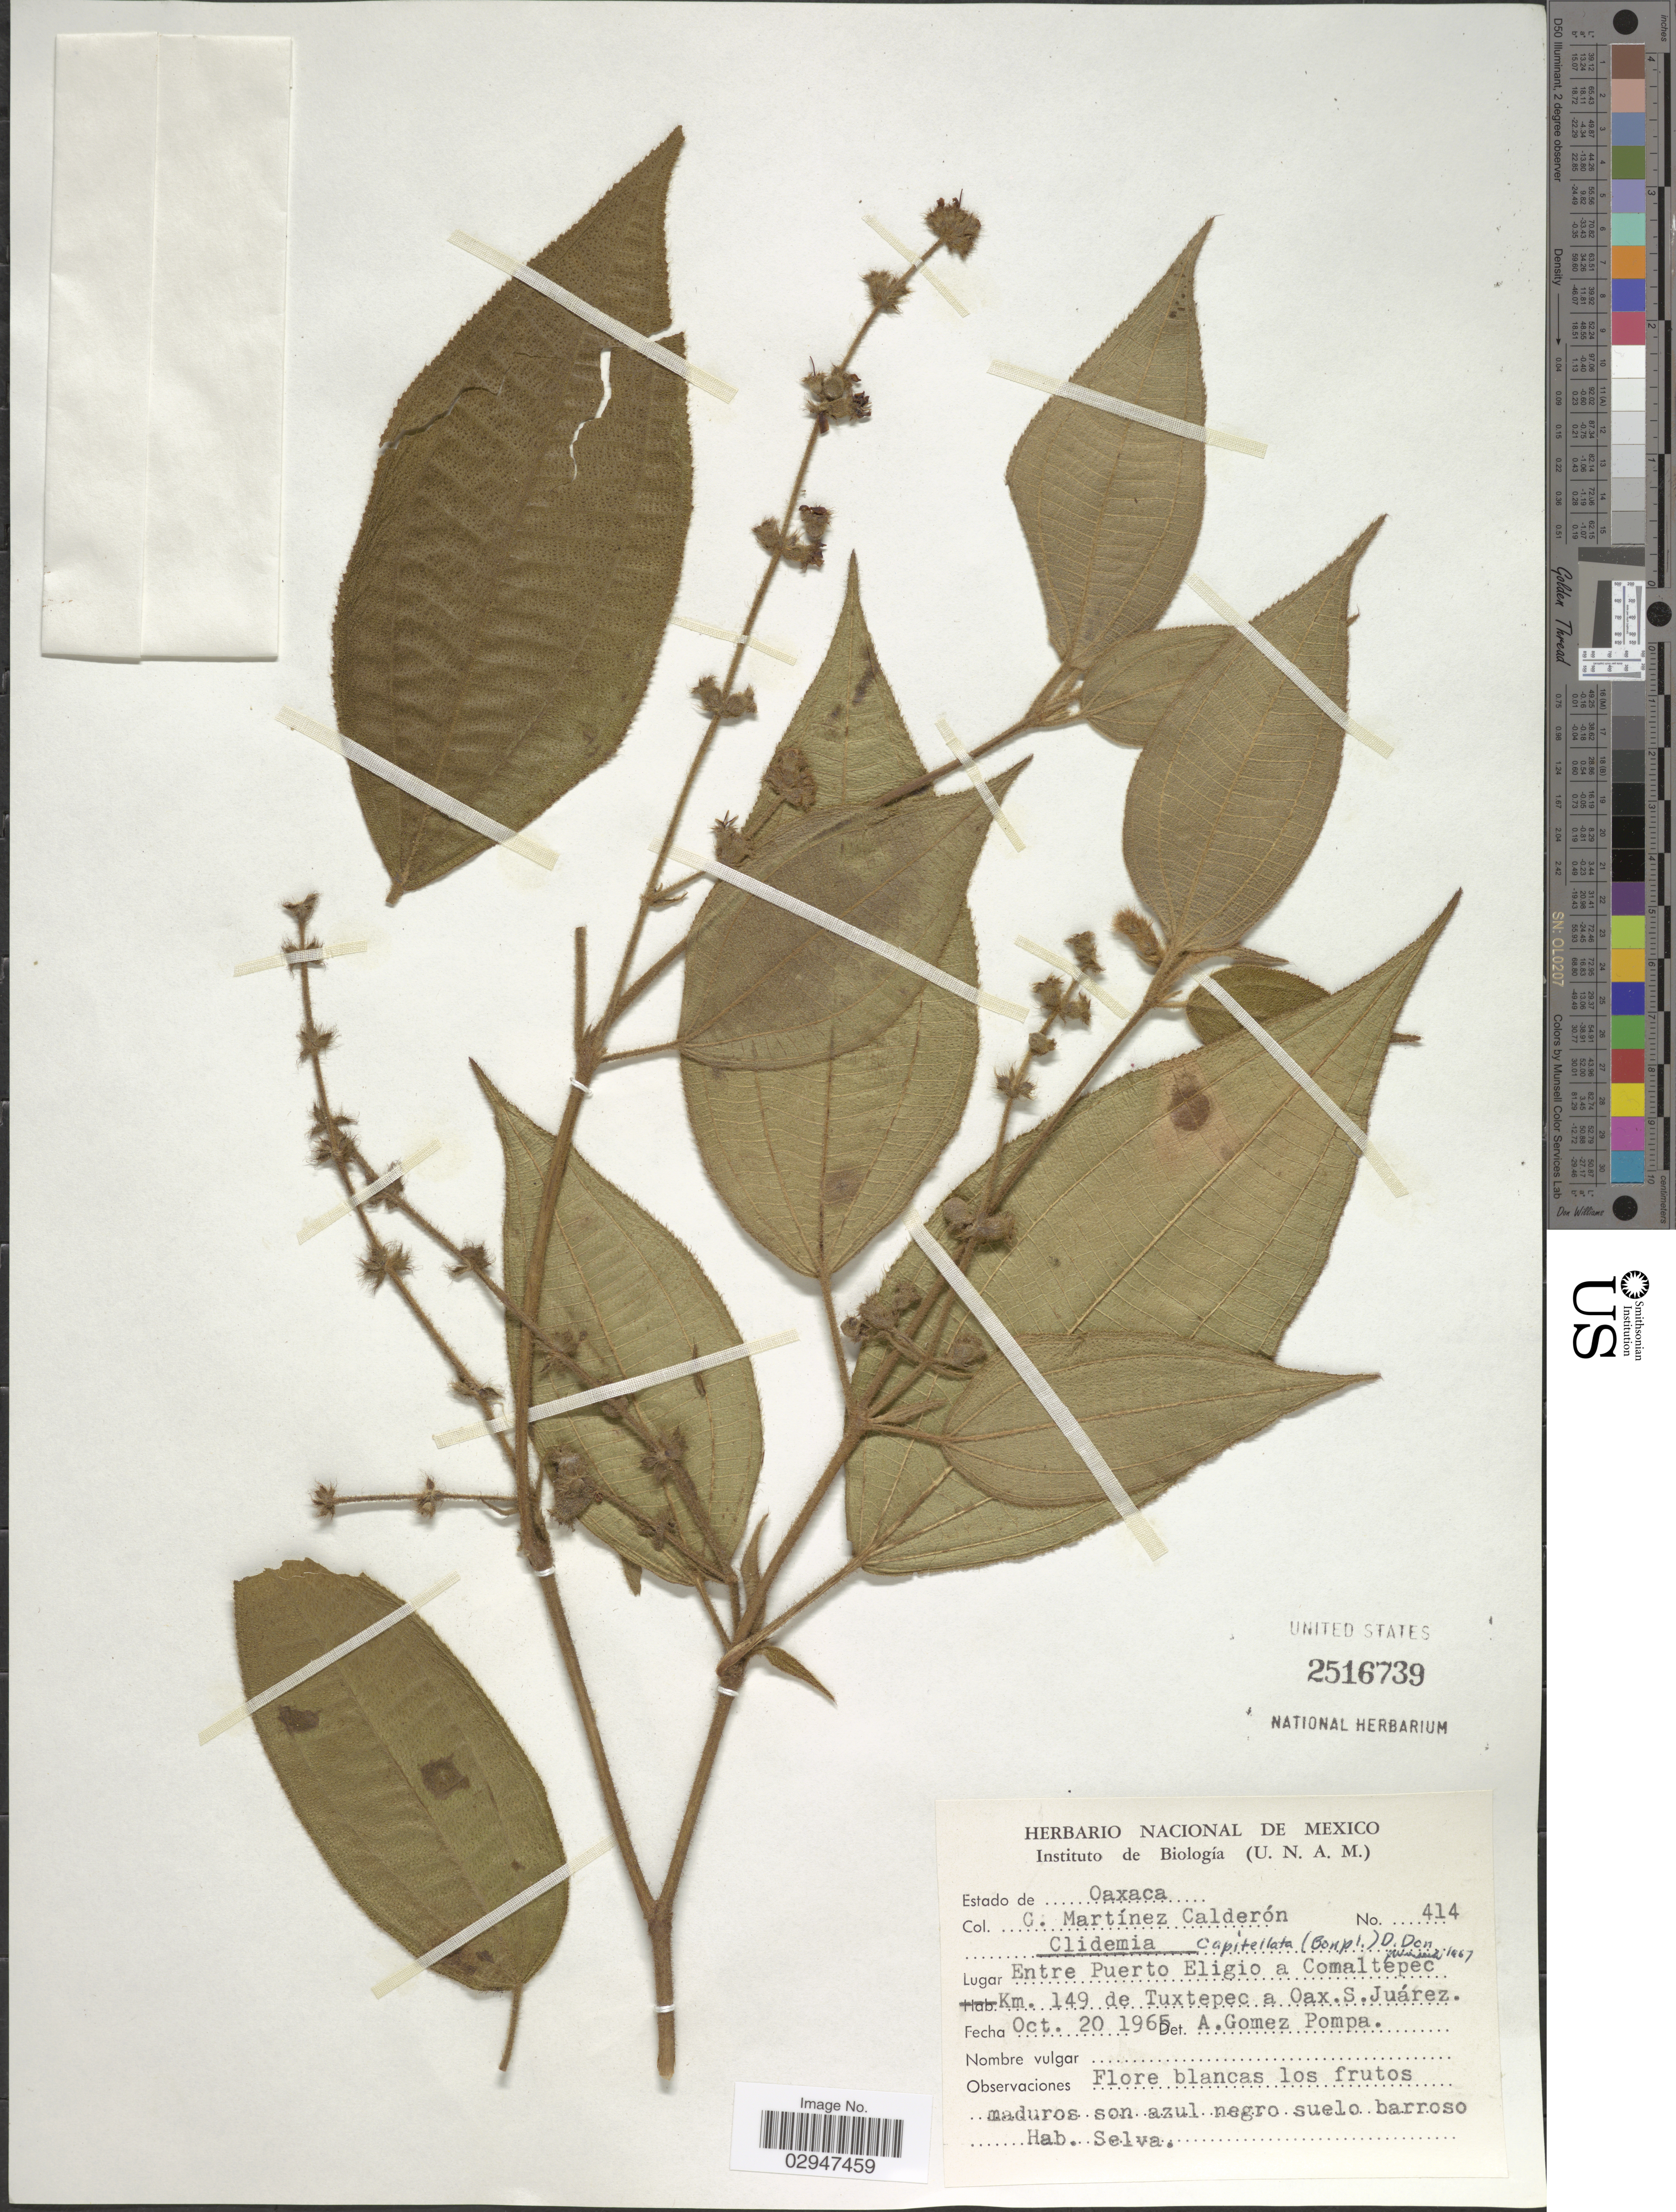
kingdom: Plantae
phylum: Tracheophyta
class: Magnoliopsida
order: Myrtales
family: Melastomataceae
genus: Clidemia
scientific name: Clidemia capitellata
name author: (Bonpl.) D. Don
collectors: C. Martínez-Calderón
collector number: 414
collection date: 1965-10-20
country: Mexico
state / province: Oaxaca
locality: Estado de Oaxaca. Entre Puerto Eligio a Comaltépec. Km.1 49 de Tuxtepec a Oax. S. Juárez.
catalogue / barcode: US 2516734